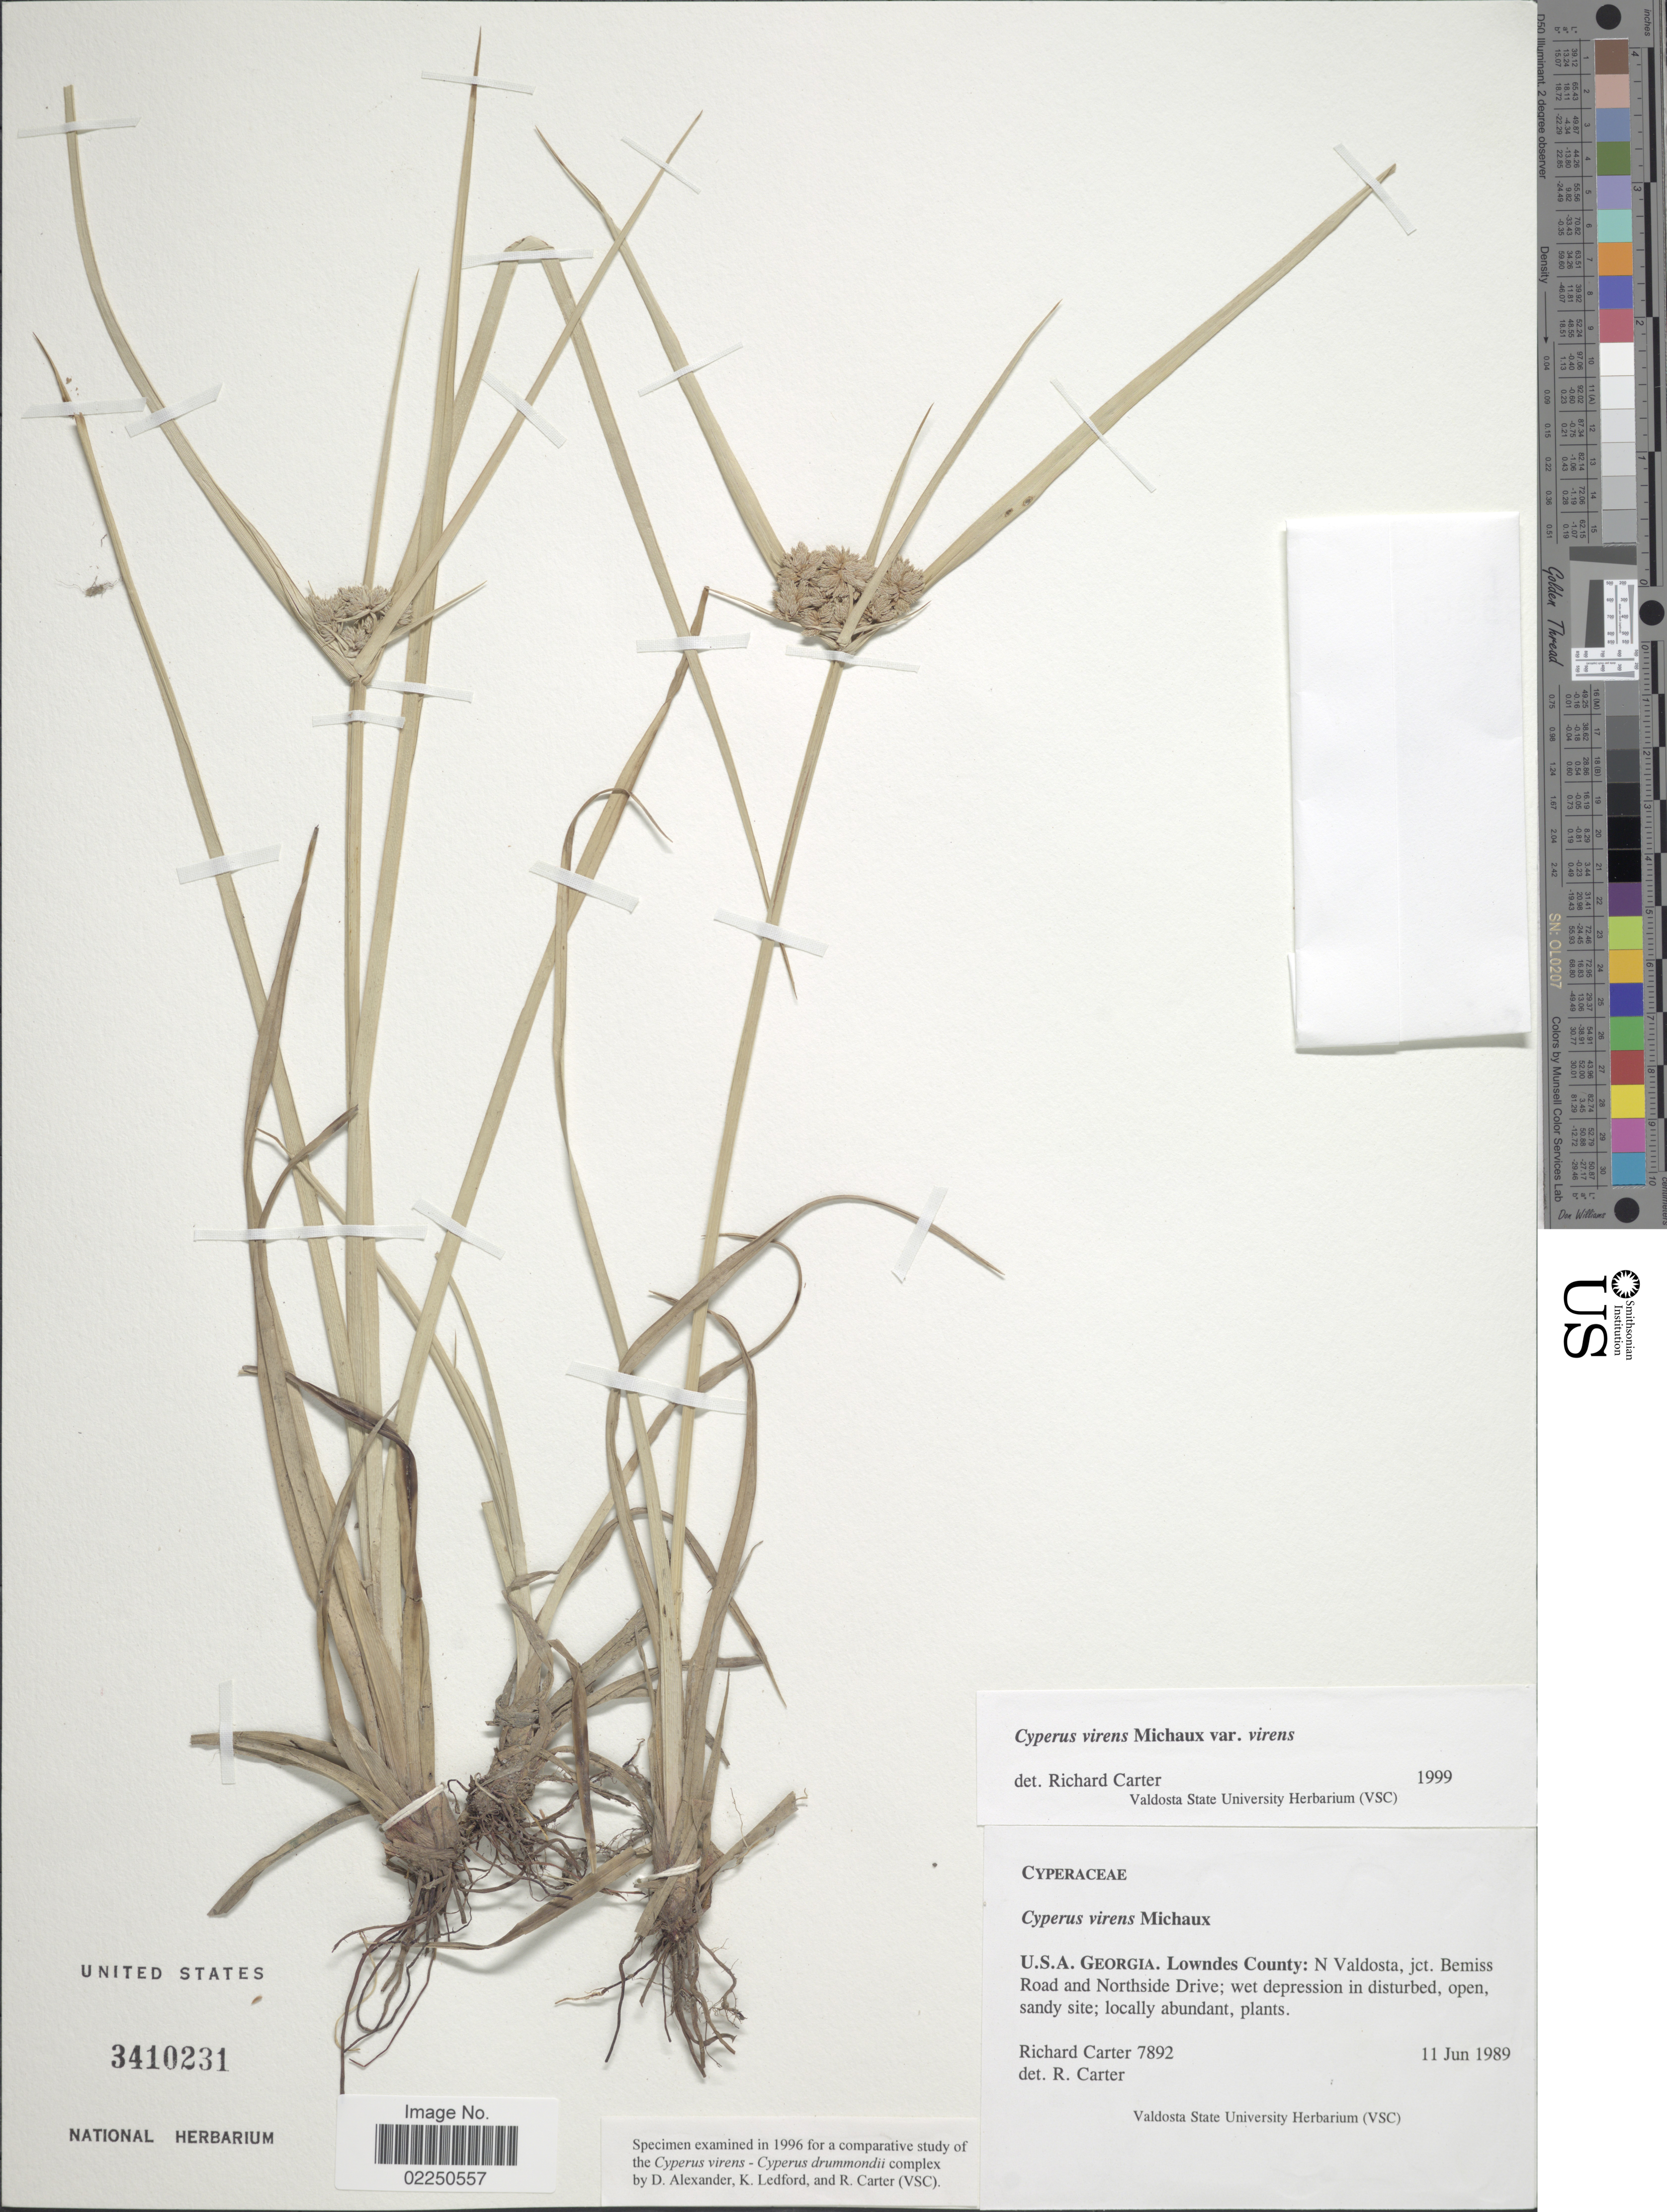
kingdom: Plantae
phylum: Tracheophyta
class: Liliopsida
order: Poales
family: Cyperaceae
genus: Cyperus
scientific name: Cyperus virens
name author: Michx.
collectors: R. Carter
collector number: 7892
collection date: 1989-06-11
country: United States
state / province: Georgia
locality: U.S.A. Lowndes County: N Valdosta, jct. Bemiss Road and Northside Drive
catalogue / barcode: US 3410231